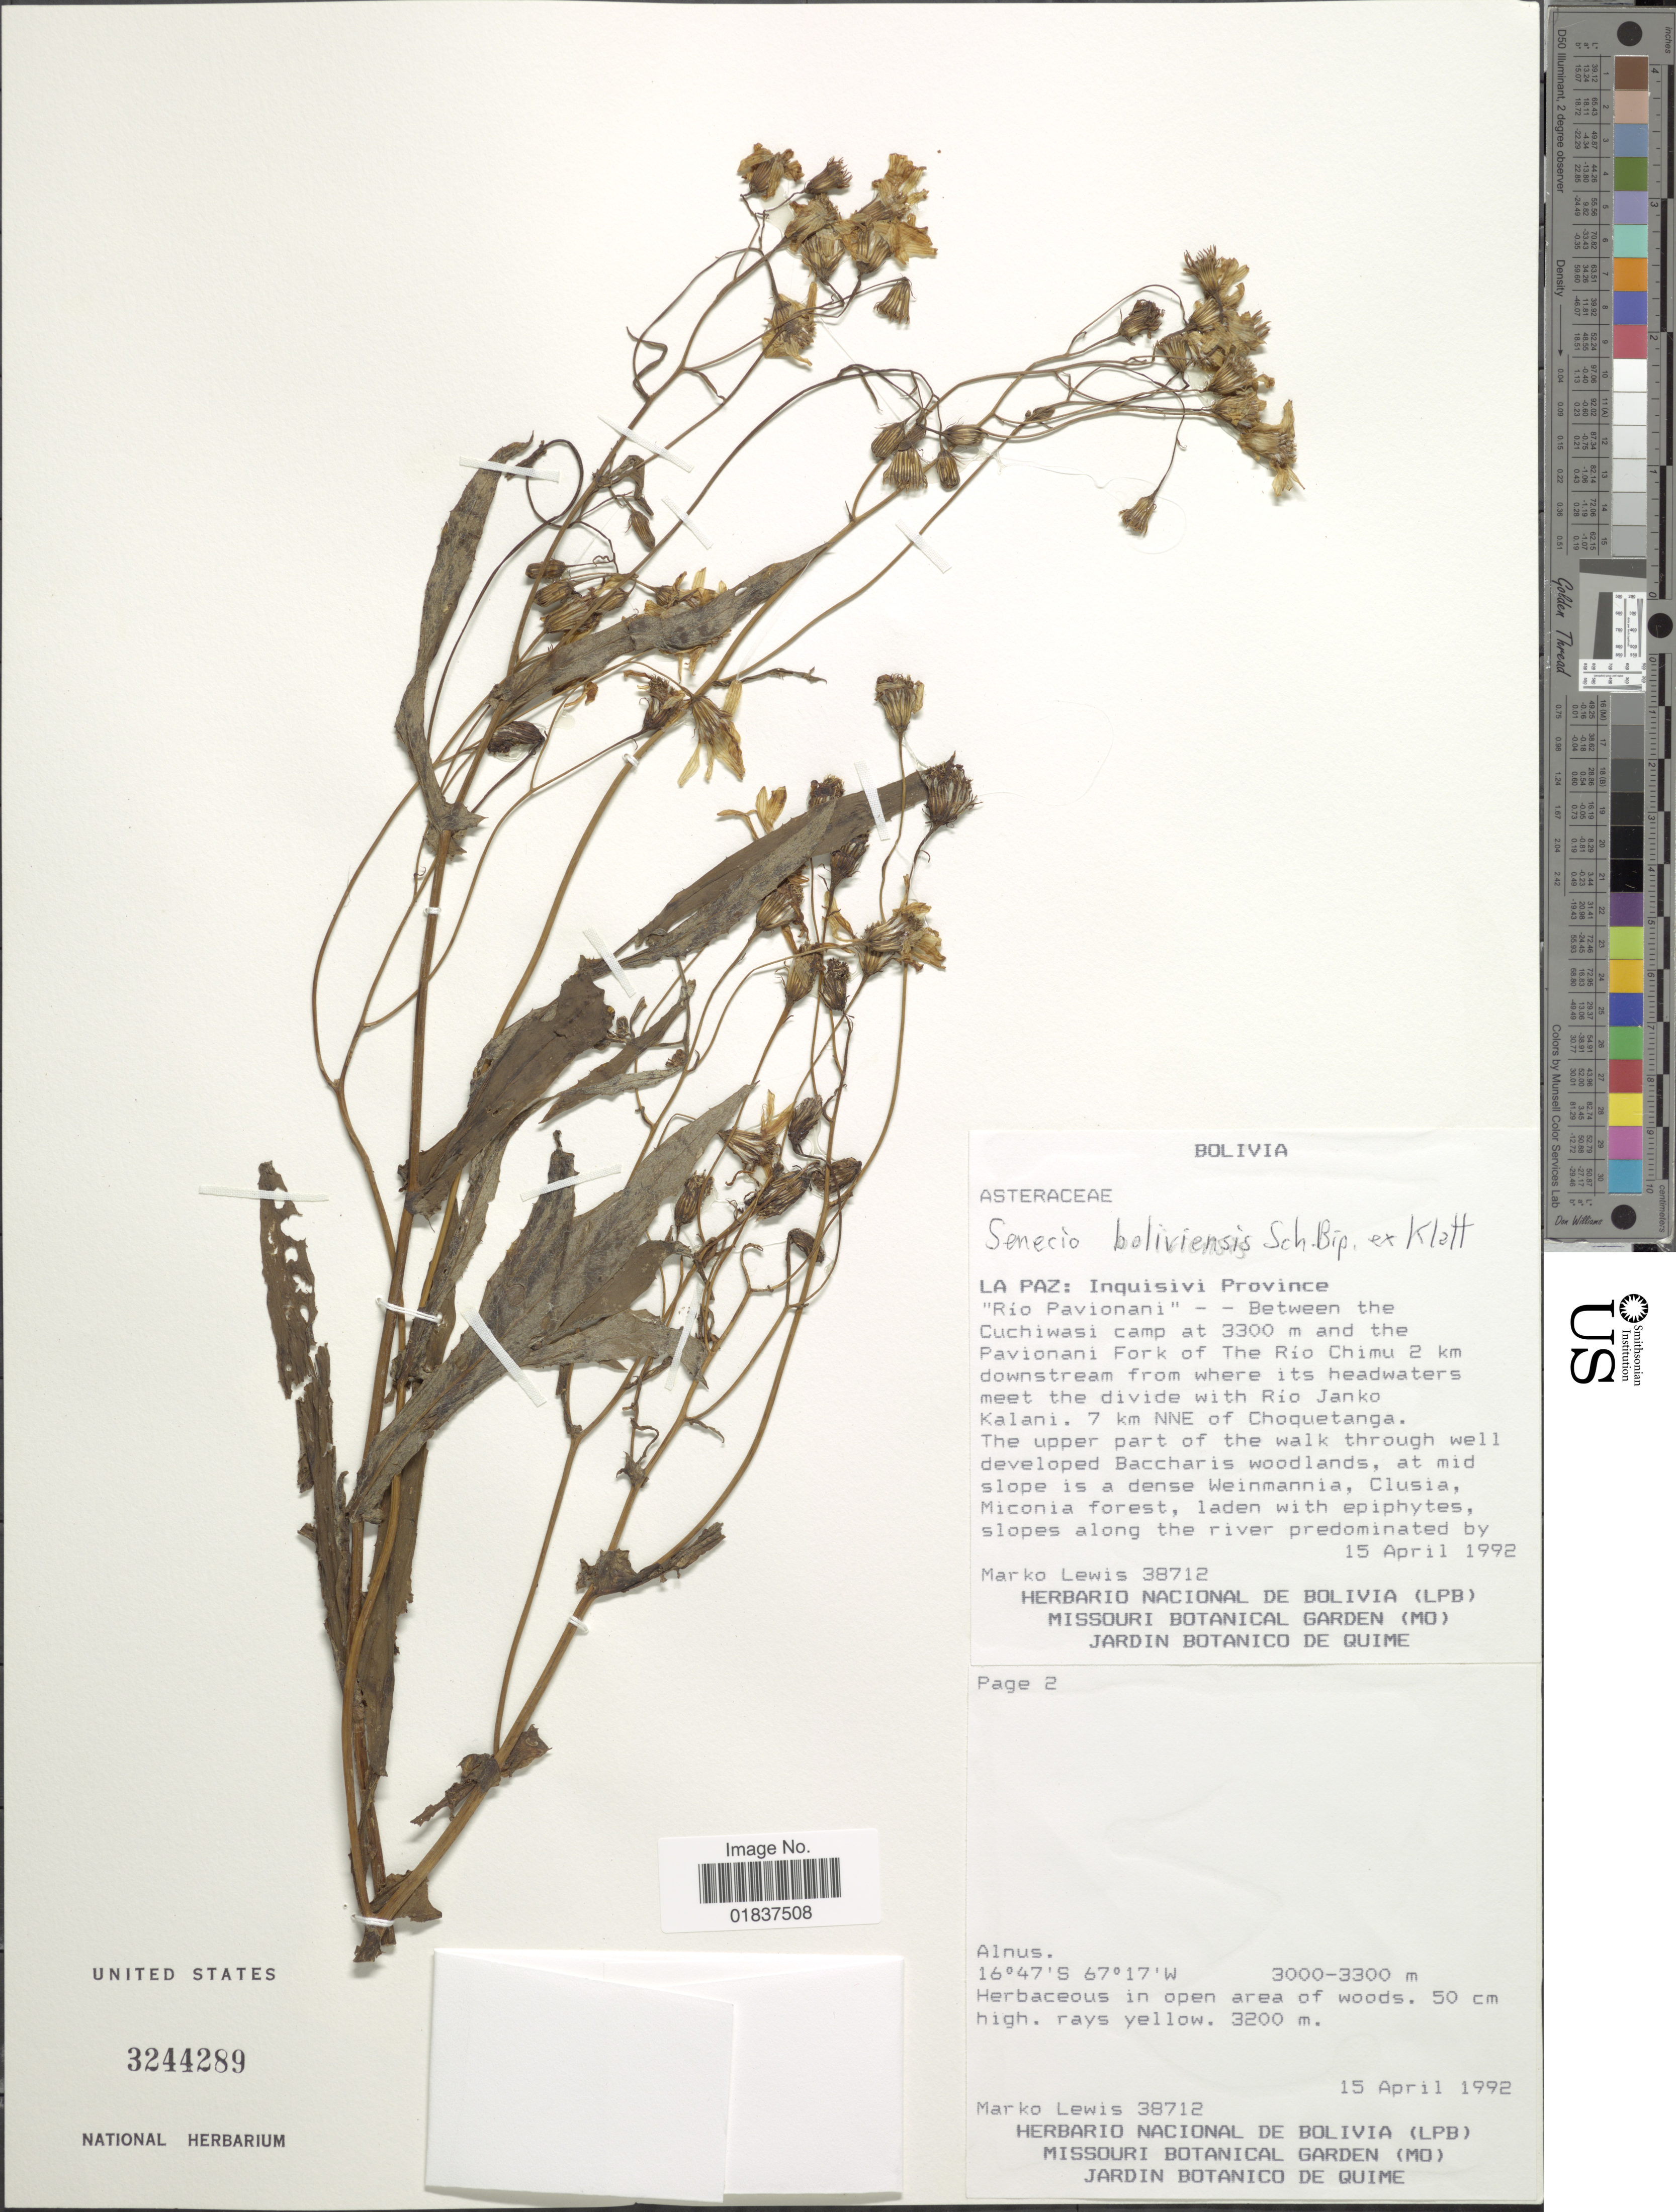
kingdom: Plantae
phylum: Tracheophyta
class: Magnoliopsida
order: Asterales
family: Asteraceae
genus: Senecio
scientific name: Senecio boliviensis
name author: Sch. Bip. ex Klatt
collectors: M. A. Lewis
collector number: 38712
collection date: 1992-04-15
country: Bolivia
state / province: La Paz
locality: La Paz: Inquisivi Province. "Rio Pavionani"- - Between the Cuchiwasi camp at 3300 m and the Pavionani Fork of The Rio Janko Kalani. 7 km NNE of Choquetanga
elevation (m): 3000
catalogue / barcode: US 3244289